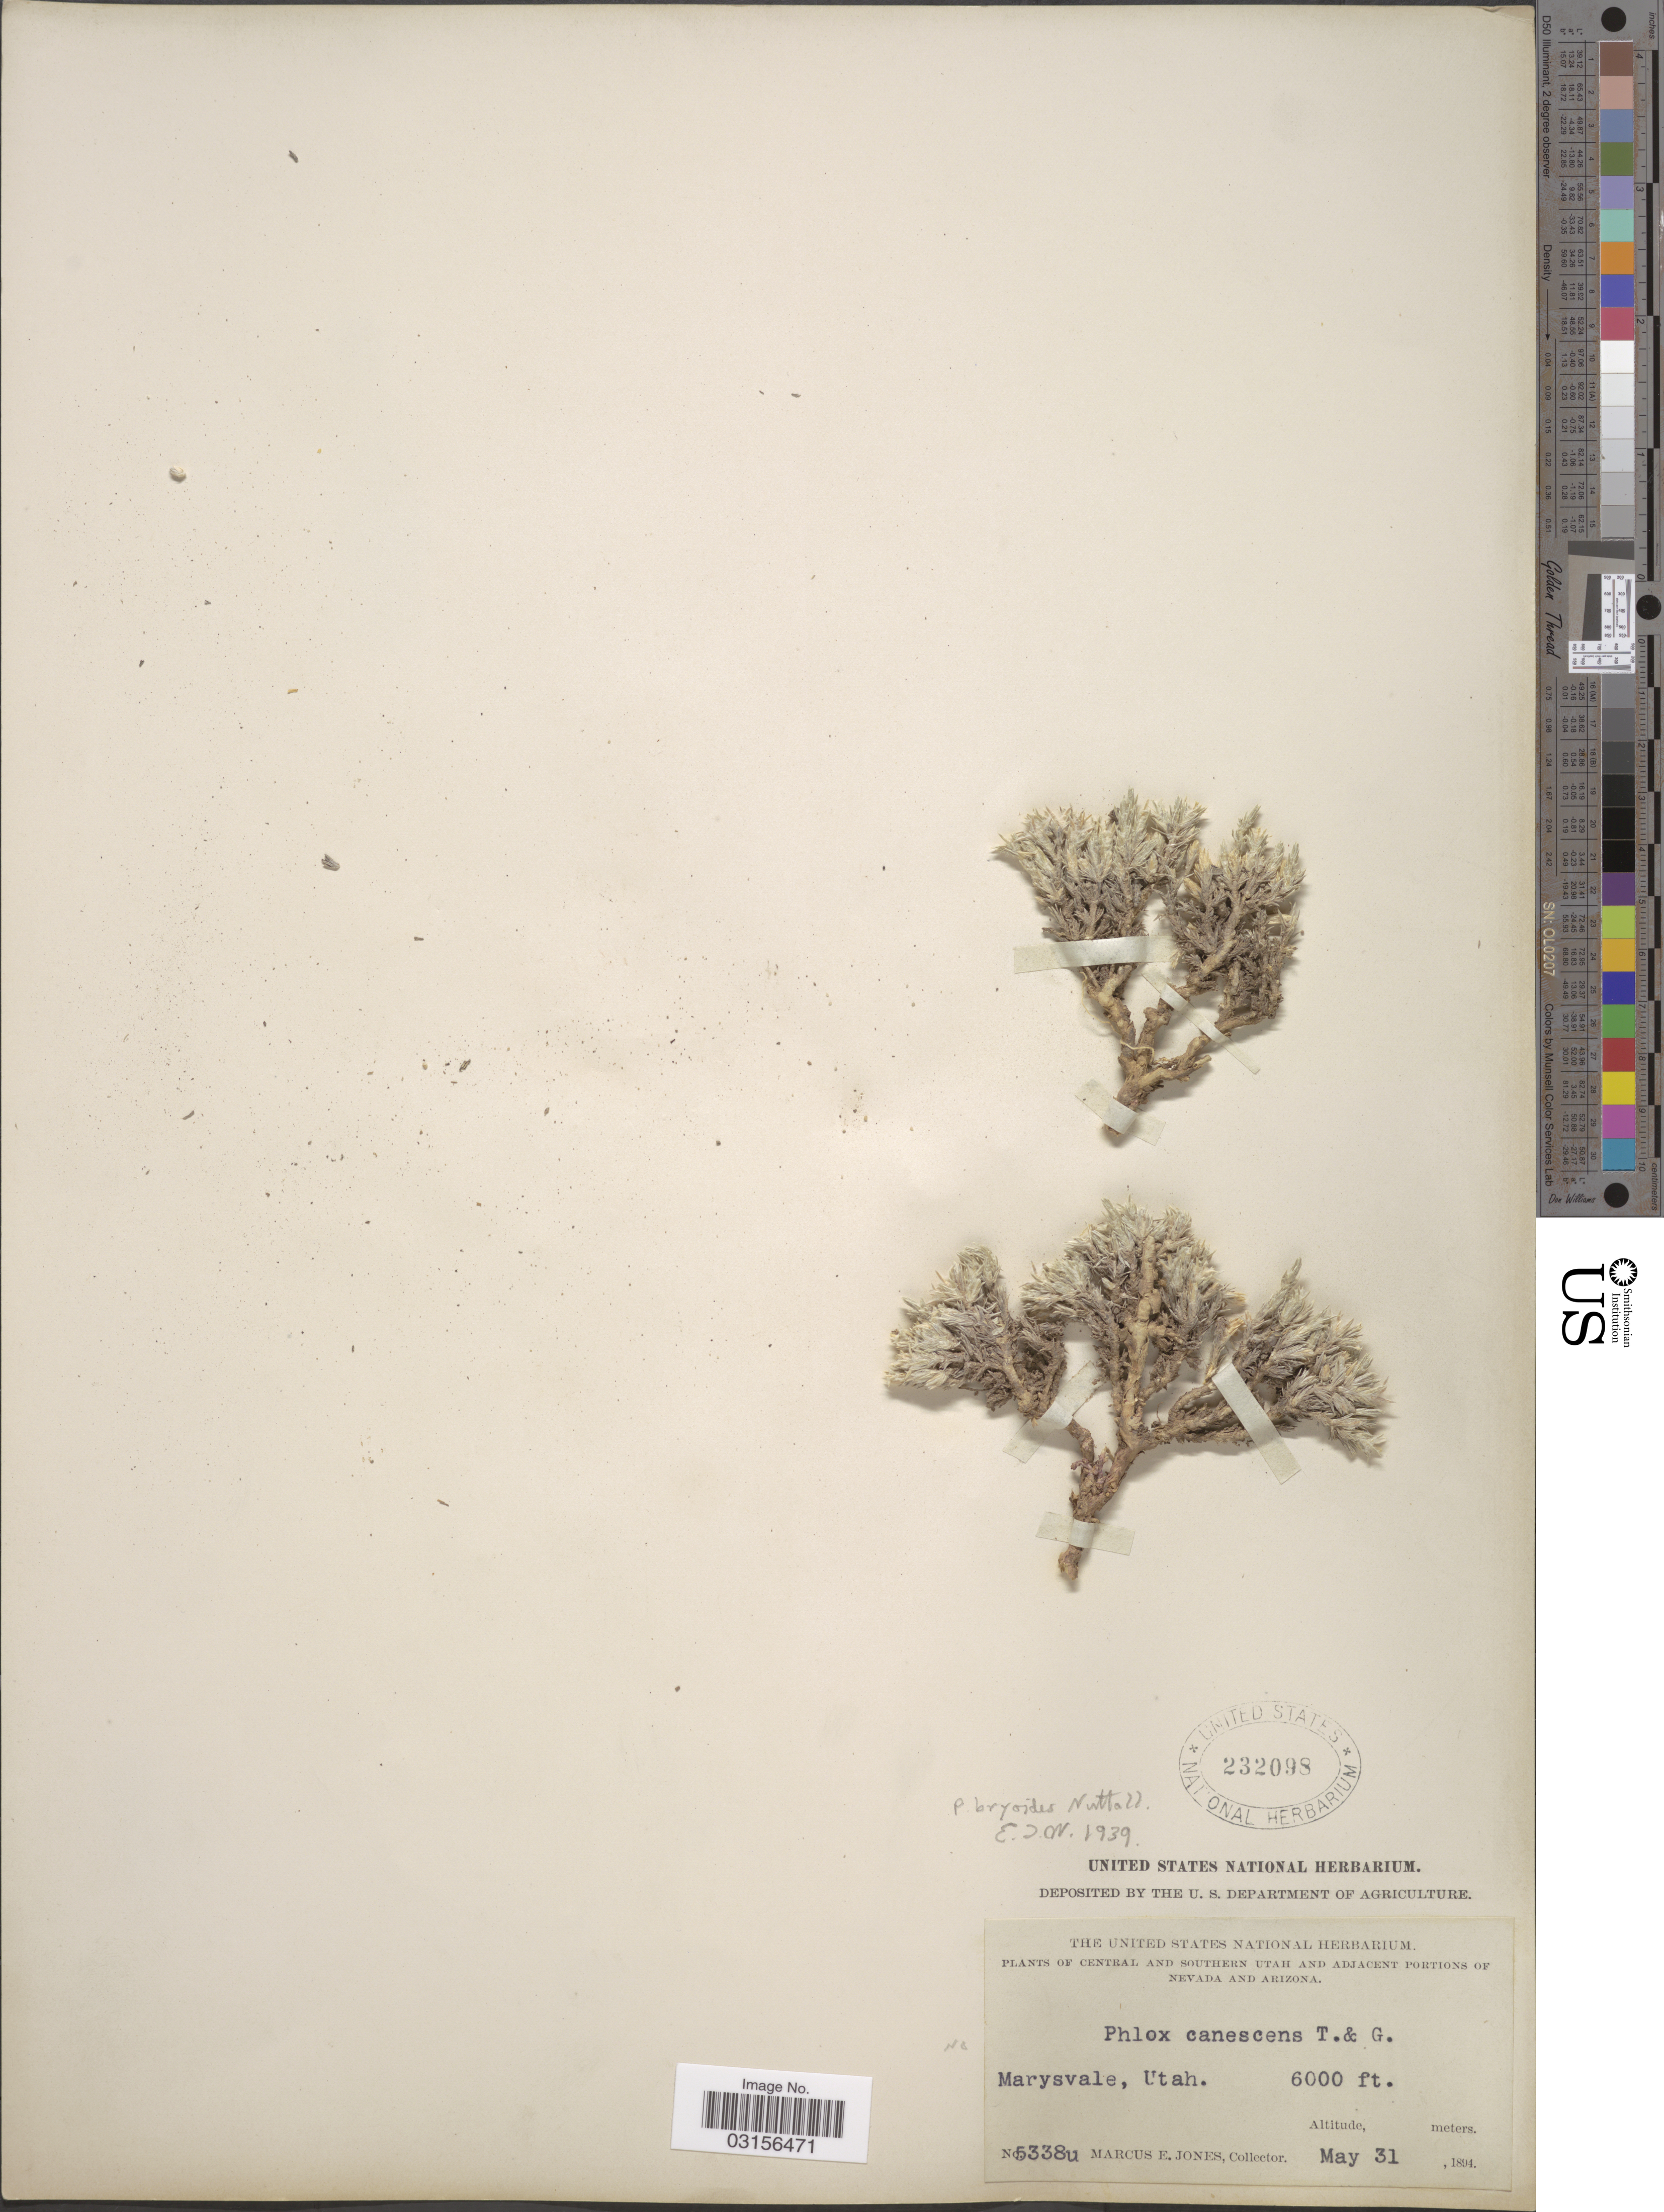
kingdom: Plantae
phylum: Tracheophyta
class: Magnoliopsida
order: Ericales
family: Polemoniaceae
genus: Phlox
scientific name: Phlox hoodii subsp. muscoides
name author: (Nutt.) Wherry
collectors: M. E. Jones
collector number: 5338u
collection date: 1894-05-31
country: United States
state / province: Utah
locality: Central and Southern Utah. Marysvale.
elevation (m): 1829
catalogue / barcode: US 232098